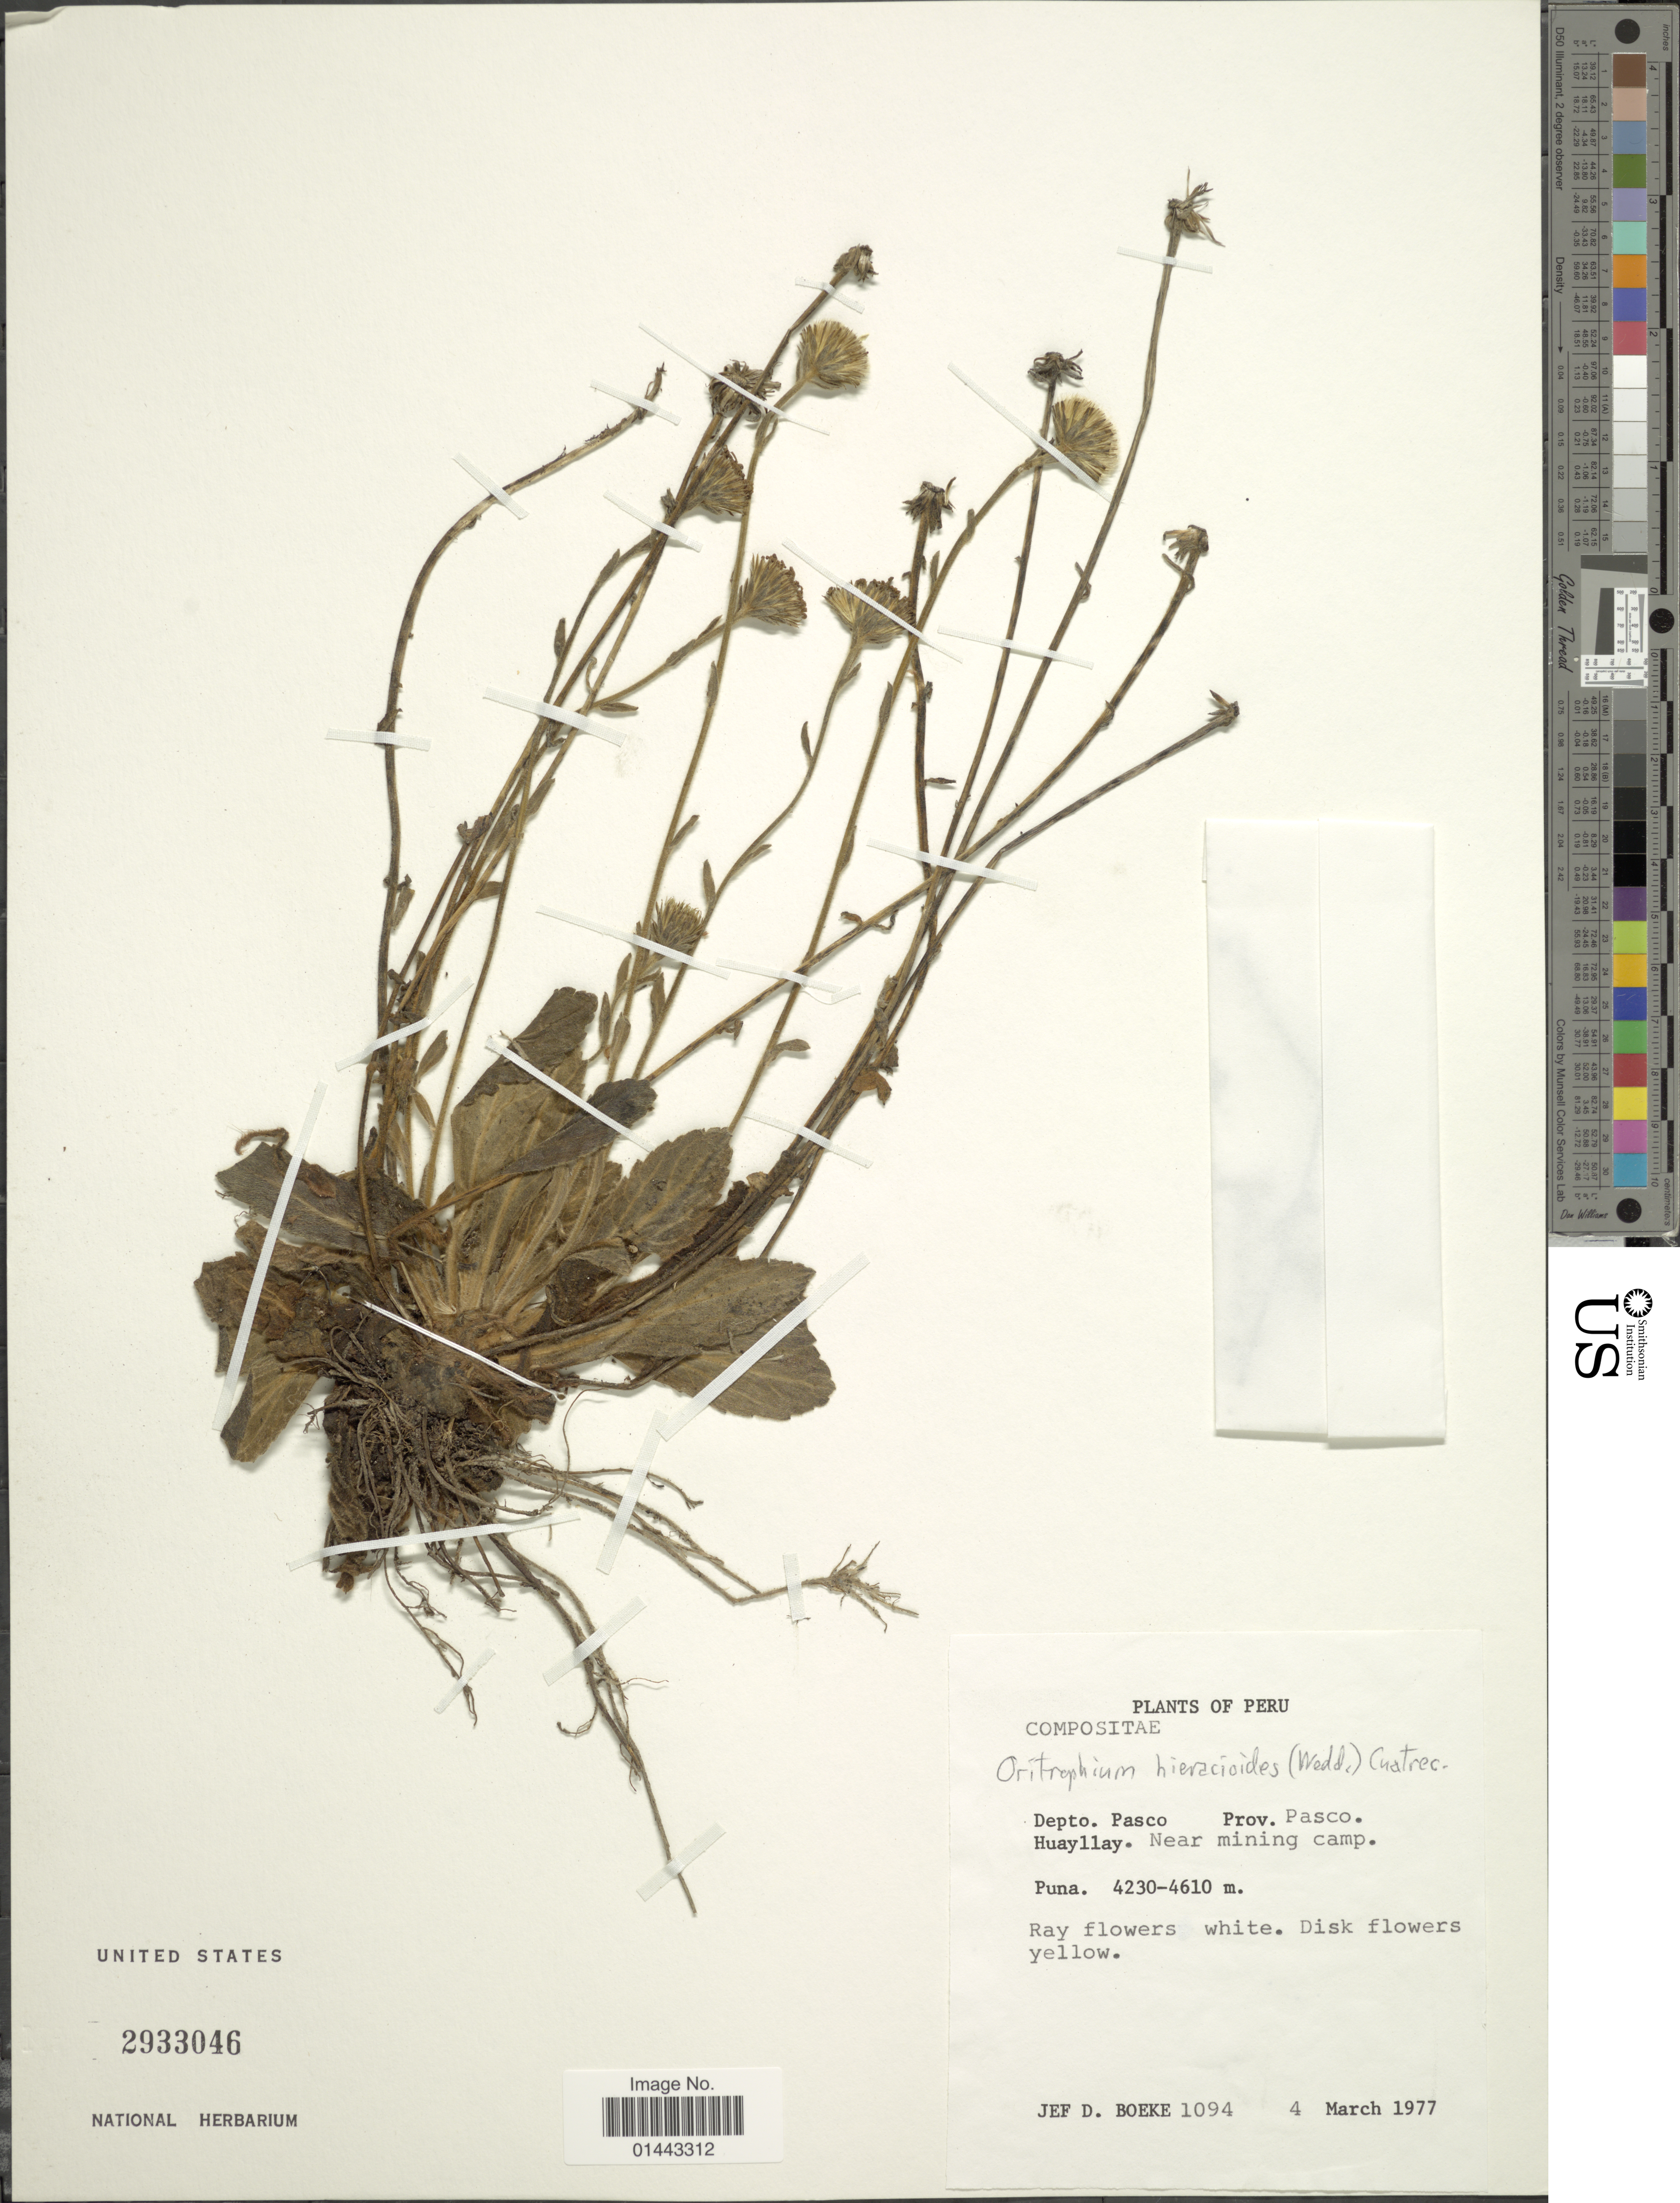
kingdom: Plantae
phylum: Tracheophyta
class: Magnoliopsida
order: Asterales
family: Asteraceae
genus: Oritrophium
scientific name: Oritrophium hieracioides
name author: (Wedd.) Cuatrec.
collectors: J. D. Boeke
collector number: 1094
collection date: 1977-03-04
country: Peru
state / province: Pasco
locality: Depto. Pasco, Huayllay, near mining camp..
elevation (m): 4230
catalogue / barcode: US 2933046